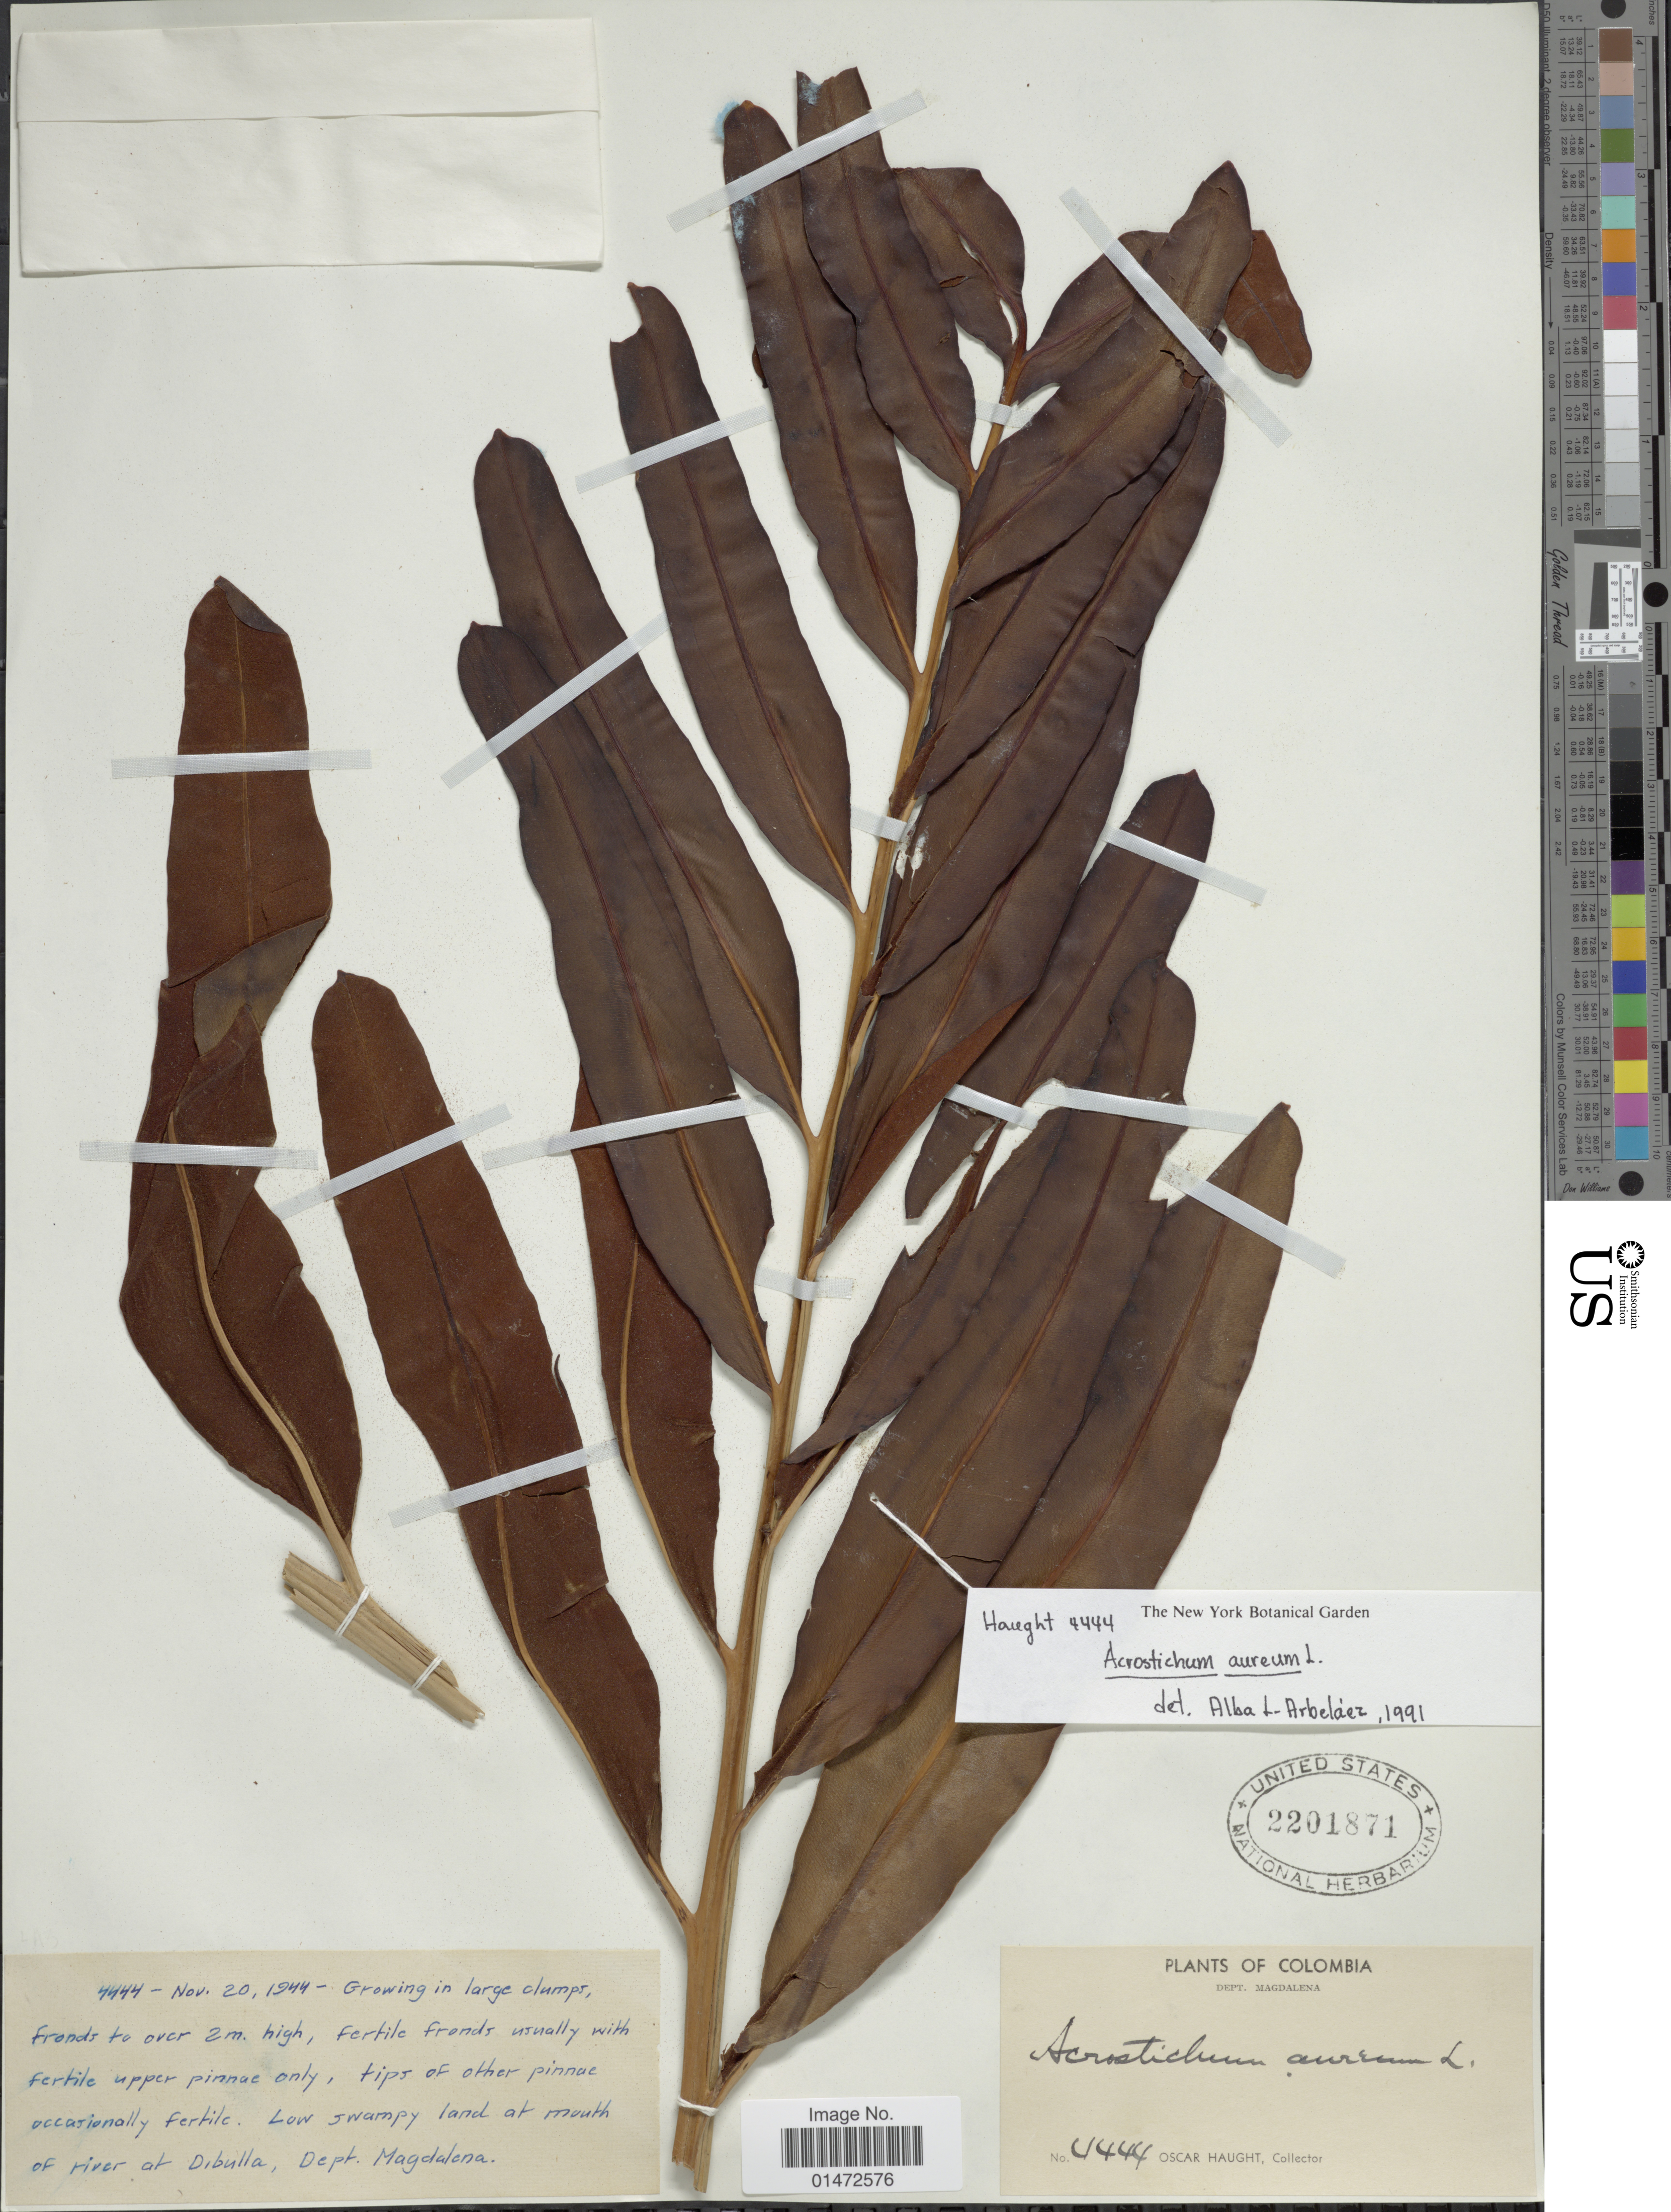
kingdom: Plantae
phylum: Tracheophyta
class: Polypodiopsida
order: Polypodiales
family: Pteridaceae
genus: Acrostichum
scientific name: Acrostichum aureum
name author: L.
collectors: O. L. Haught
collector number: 4444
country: Colombia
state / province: Magdalena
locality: Low swampy land at mouth of river at Dibulla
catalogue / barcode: US 2201871